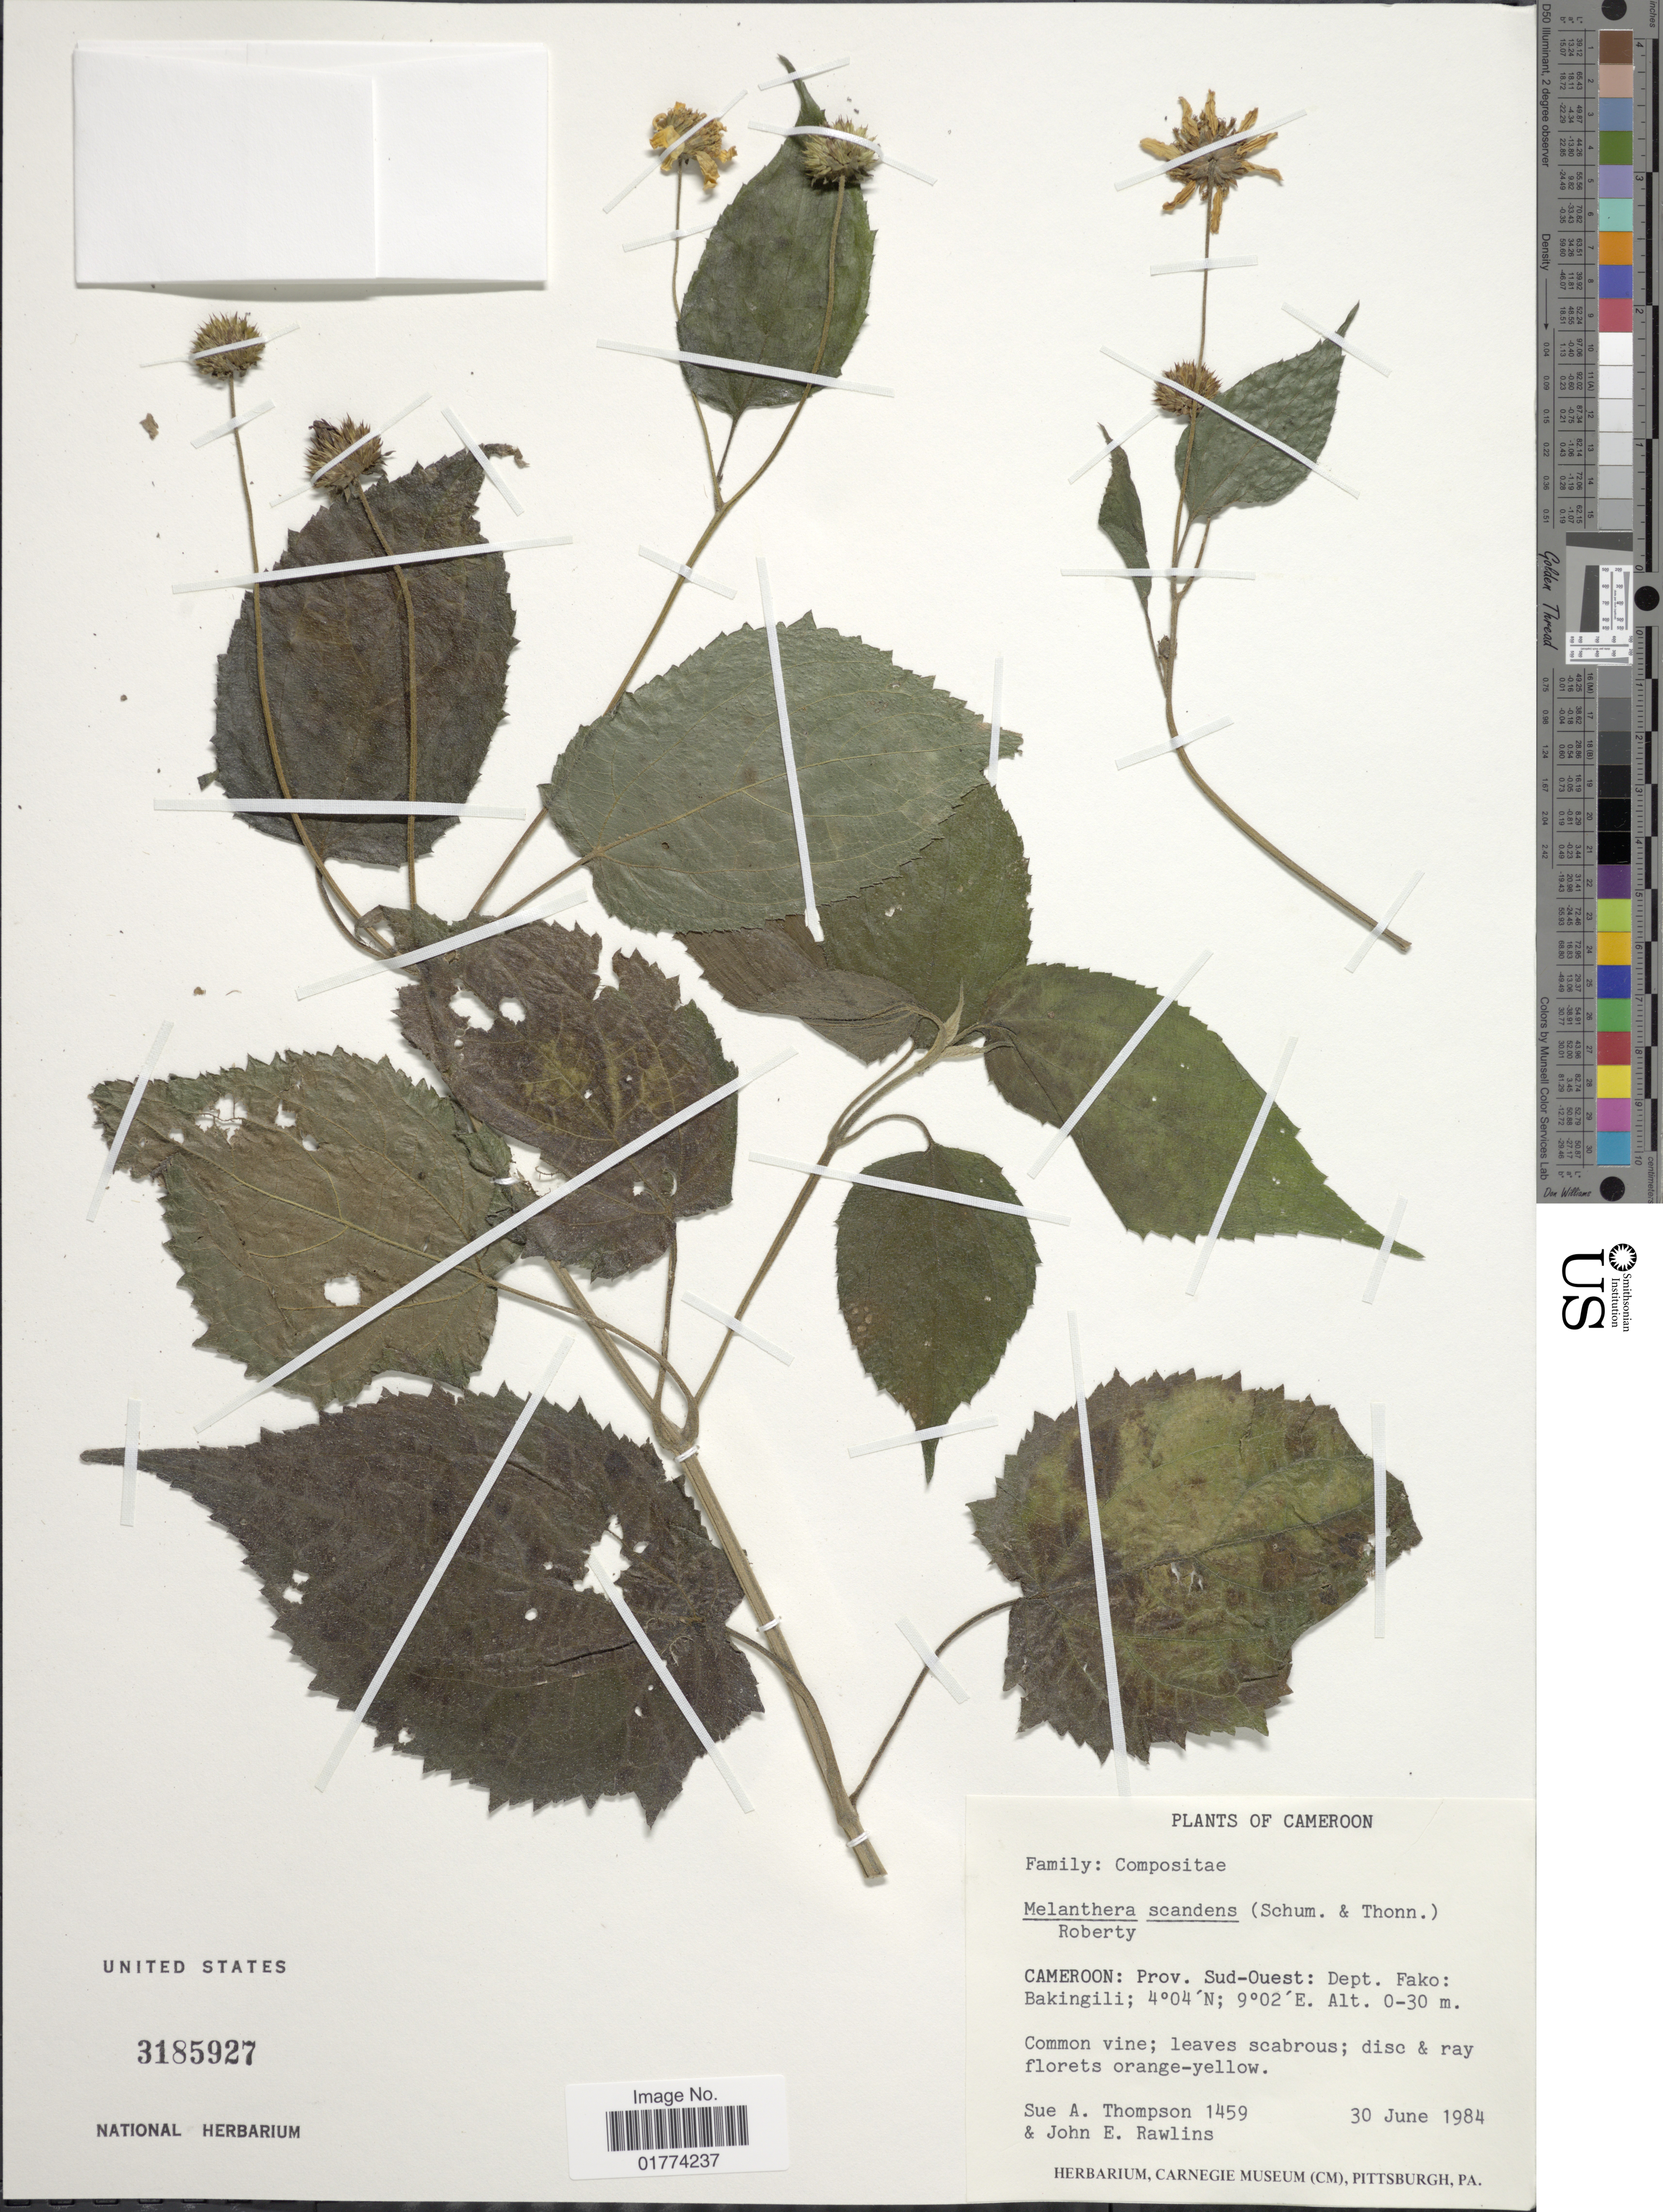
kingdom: Plantae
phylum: Tracheophyta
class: Magnoliopsida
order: Asterales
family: Asteraceae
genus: Melanthera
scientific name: Melanthera scandens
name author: (Schumach. & Thonn.) Brenan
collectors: S. A. Thompson & J. Rawlings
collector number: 1459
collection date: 1984-06-30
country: Cameroon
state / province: Sud-Ouest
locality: Dept. Fako: bakingili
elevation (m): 0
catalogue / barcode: US 3185927